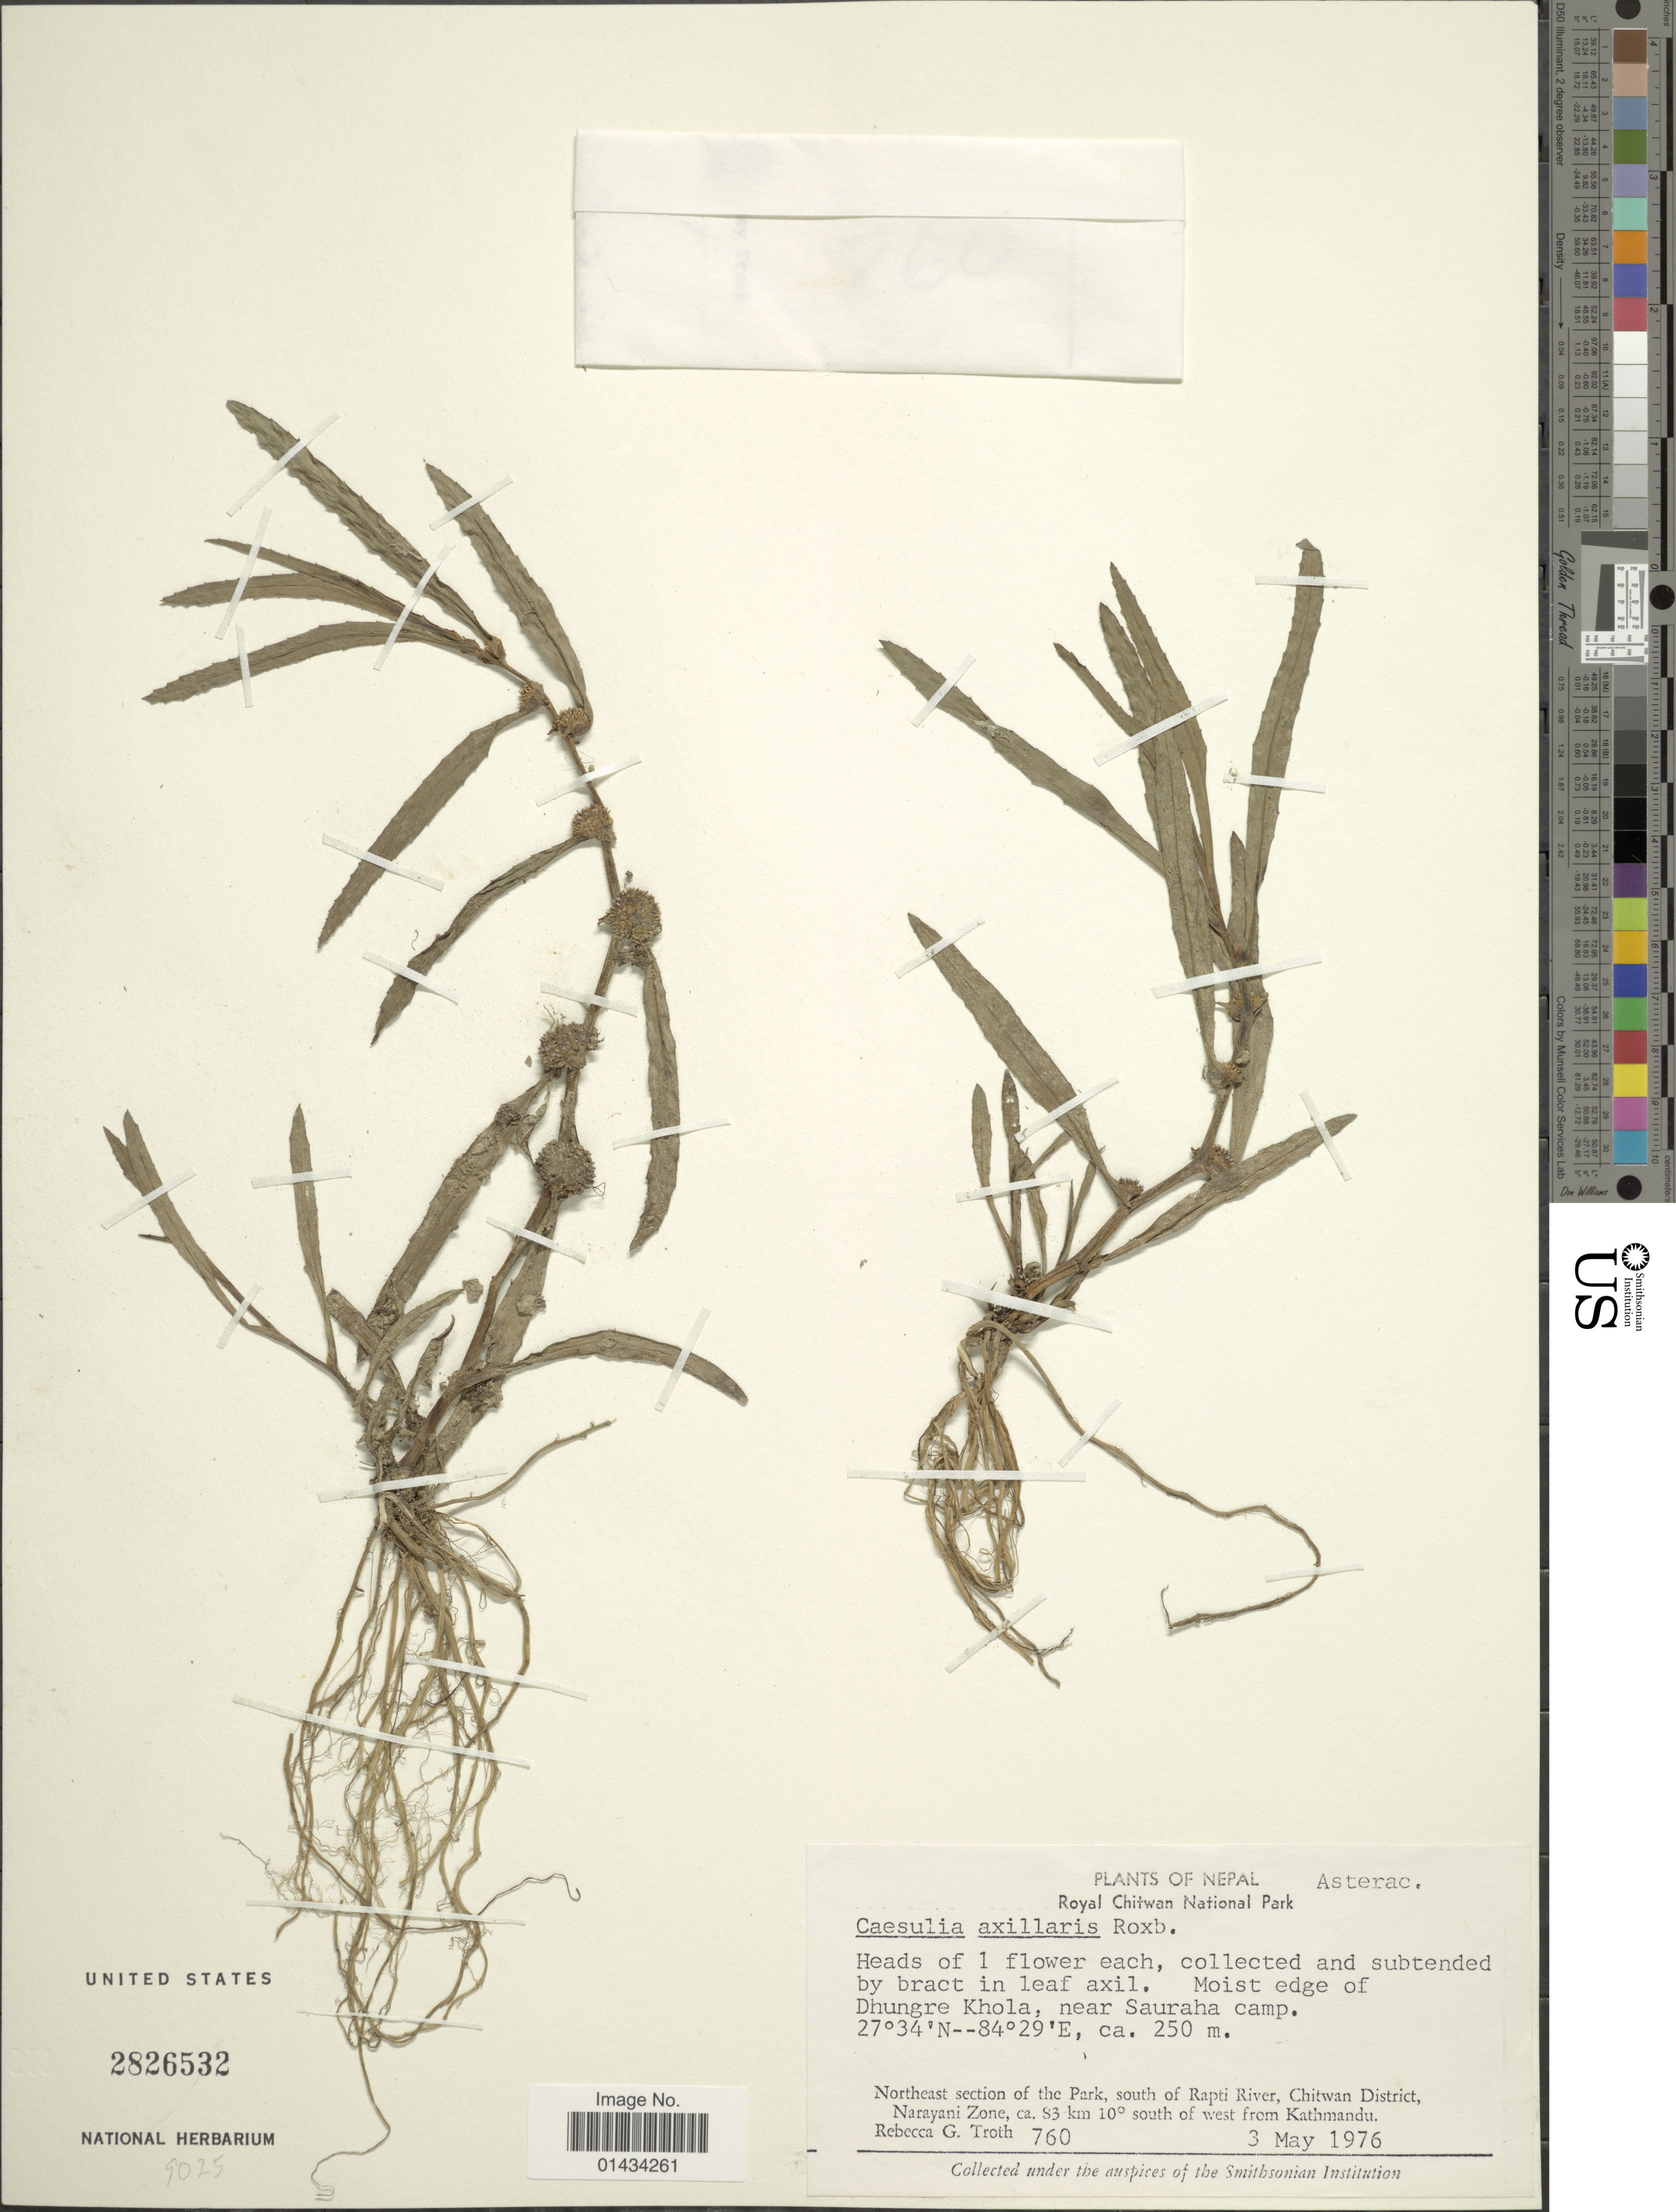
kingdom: Plantae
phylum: Tracheophyta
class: Magnoliopsida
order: Asterales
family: Asteraceae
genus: Caesulia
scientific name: Caesulia axillaris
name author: Roxb.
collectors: R. Troth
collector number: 760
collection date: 1976-05-03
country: Nepal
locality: Royal Chitwan National Park, moist edge of Dhungre Khola, near Sauraha camp, Northwest section of the Park, south of Rapti River, Chitwan District, Narayani Zone, ca. 83 km 10° south of west from Kathmandu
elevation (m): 250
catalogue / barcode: US 2826532